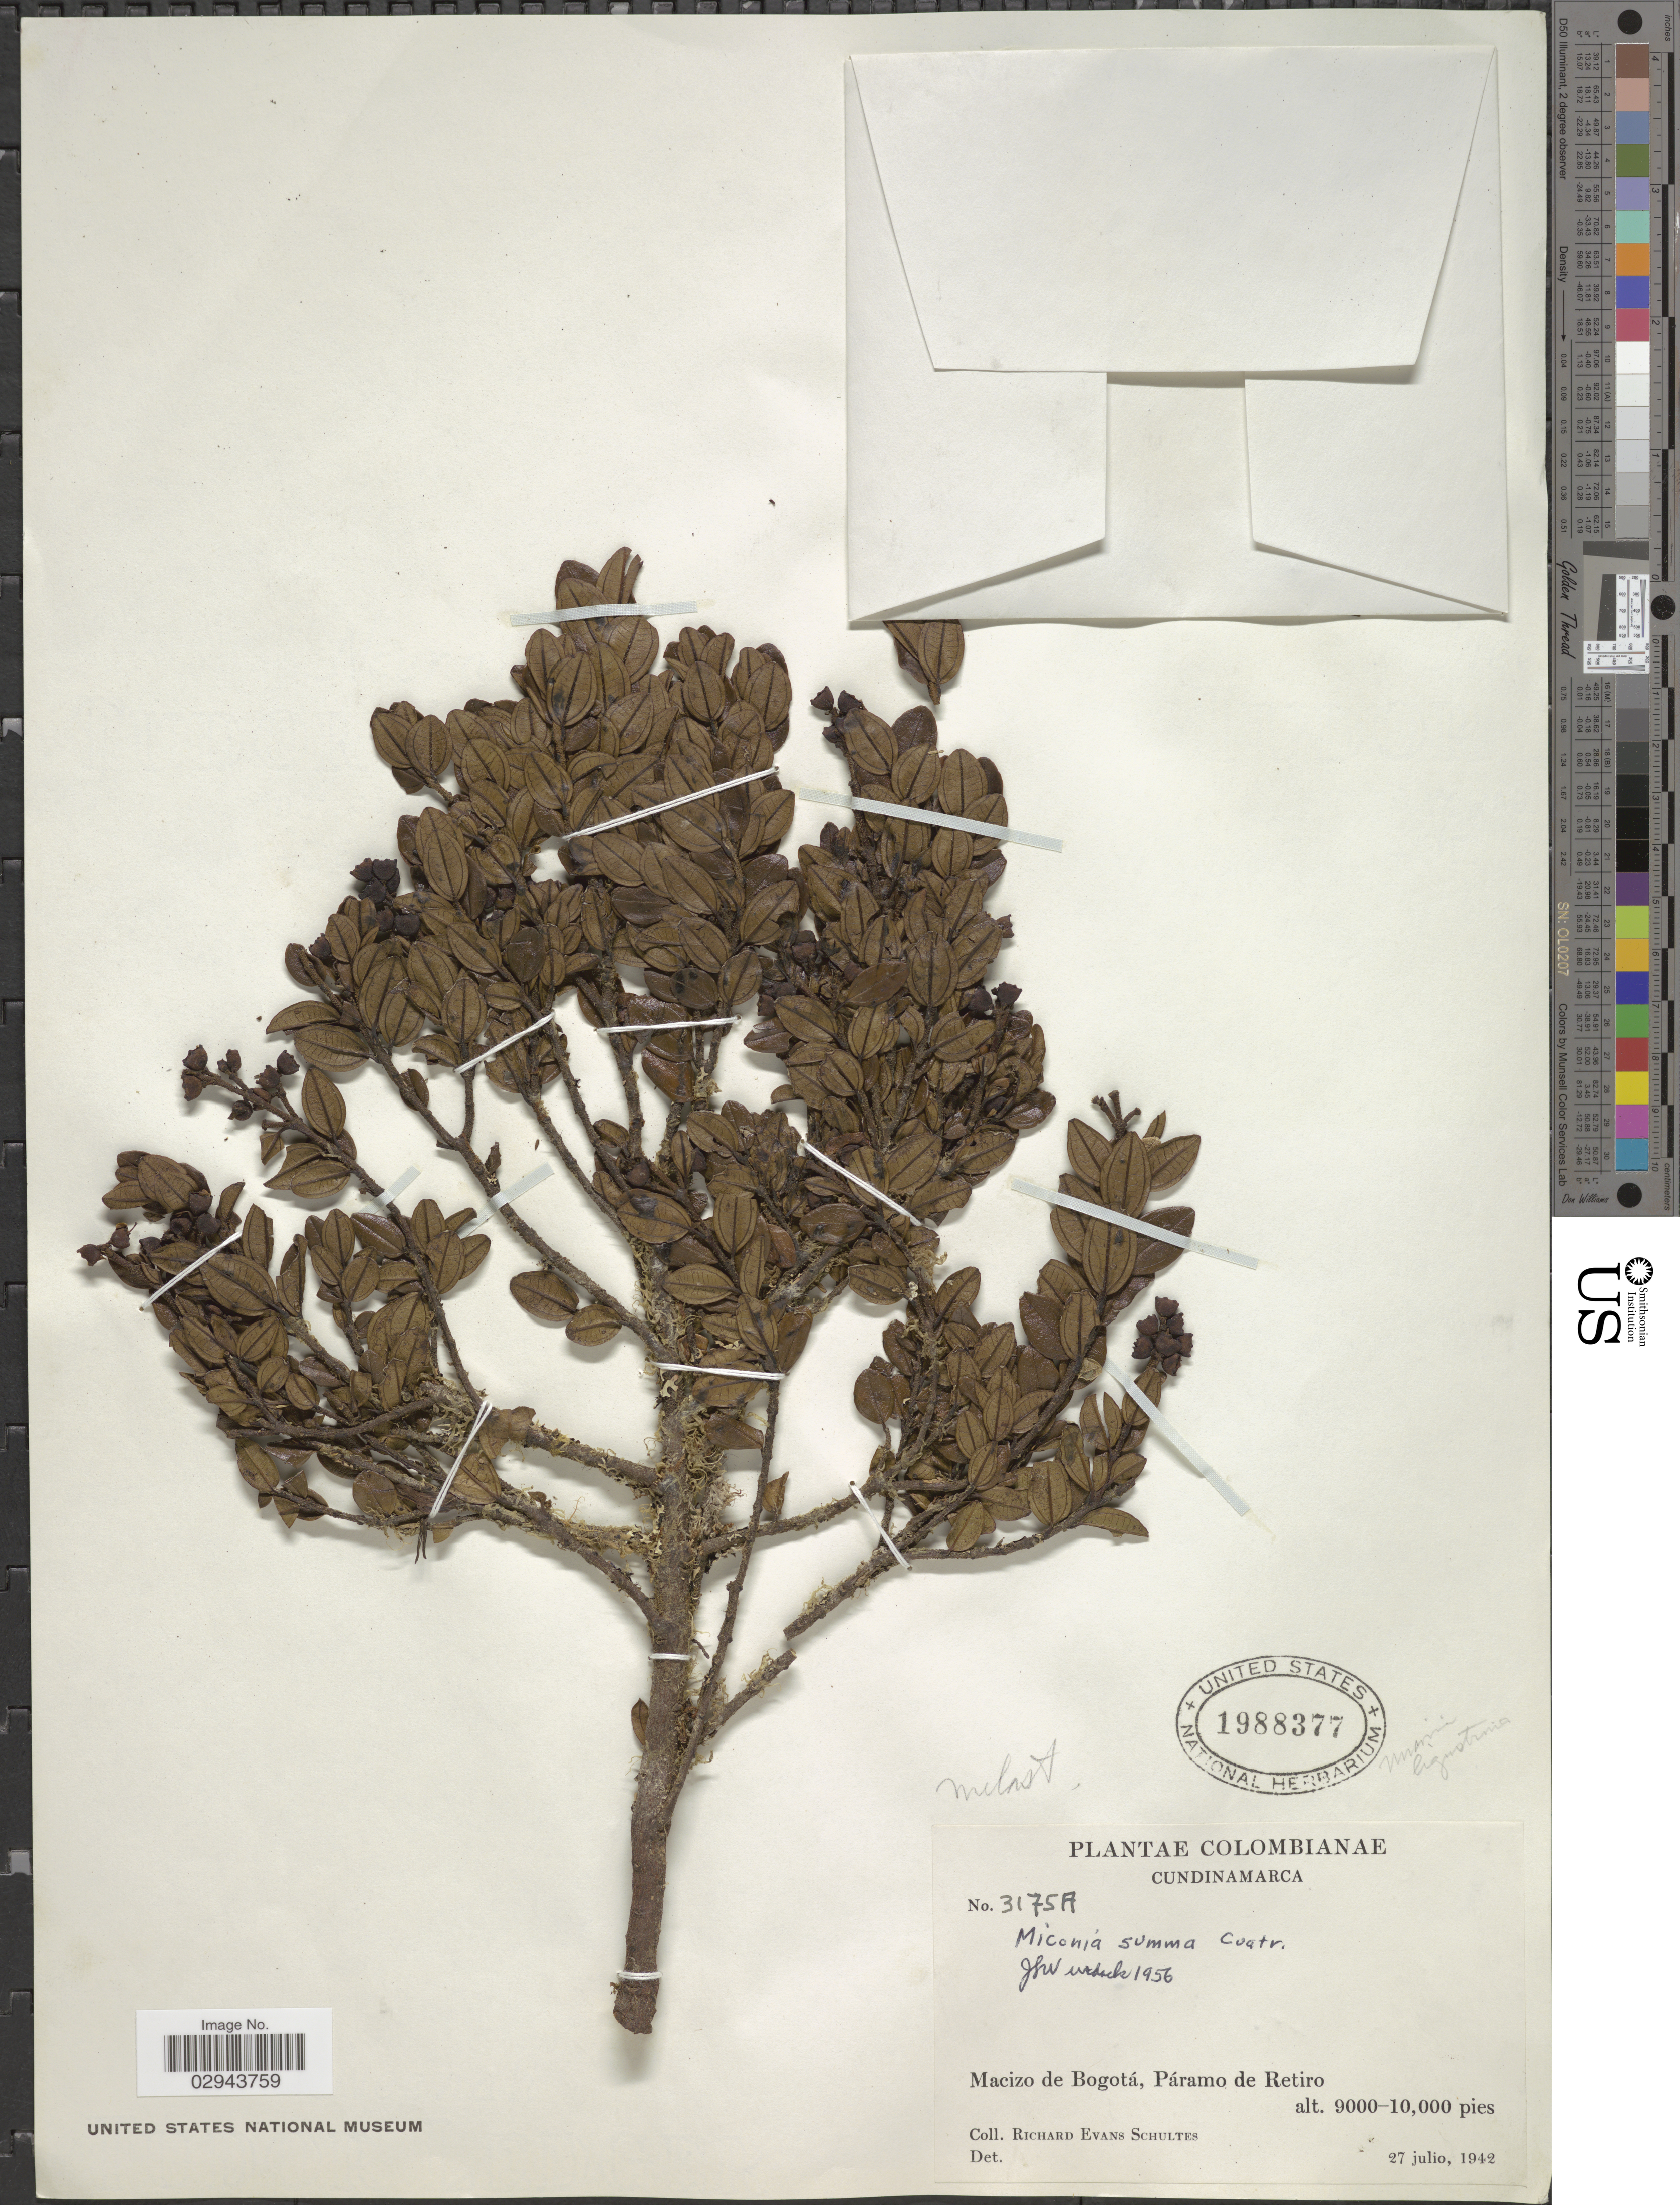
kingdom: Plantae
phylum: Tracheophyta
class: Magnoliopsida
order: Myrtales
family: Melastomataceae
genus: Miconia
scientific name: Miconia summa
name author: Cuatrec.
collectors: R. E. Schultes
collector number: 3175A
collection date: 1942-07-27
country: Colombia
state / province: Cundinamarca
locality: Macizo de Bogotá, Páramo de Retiro.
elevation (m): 2743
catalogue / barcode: US 1988377